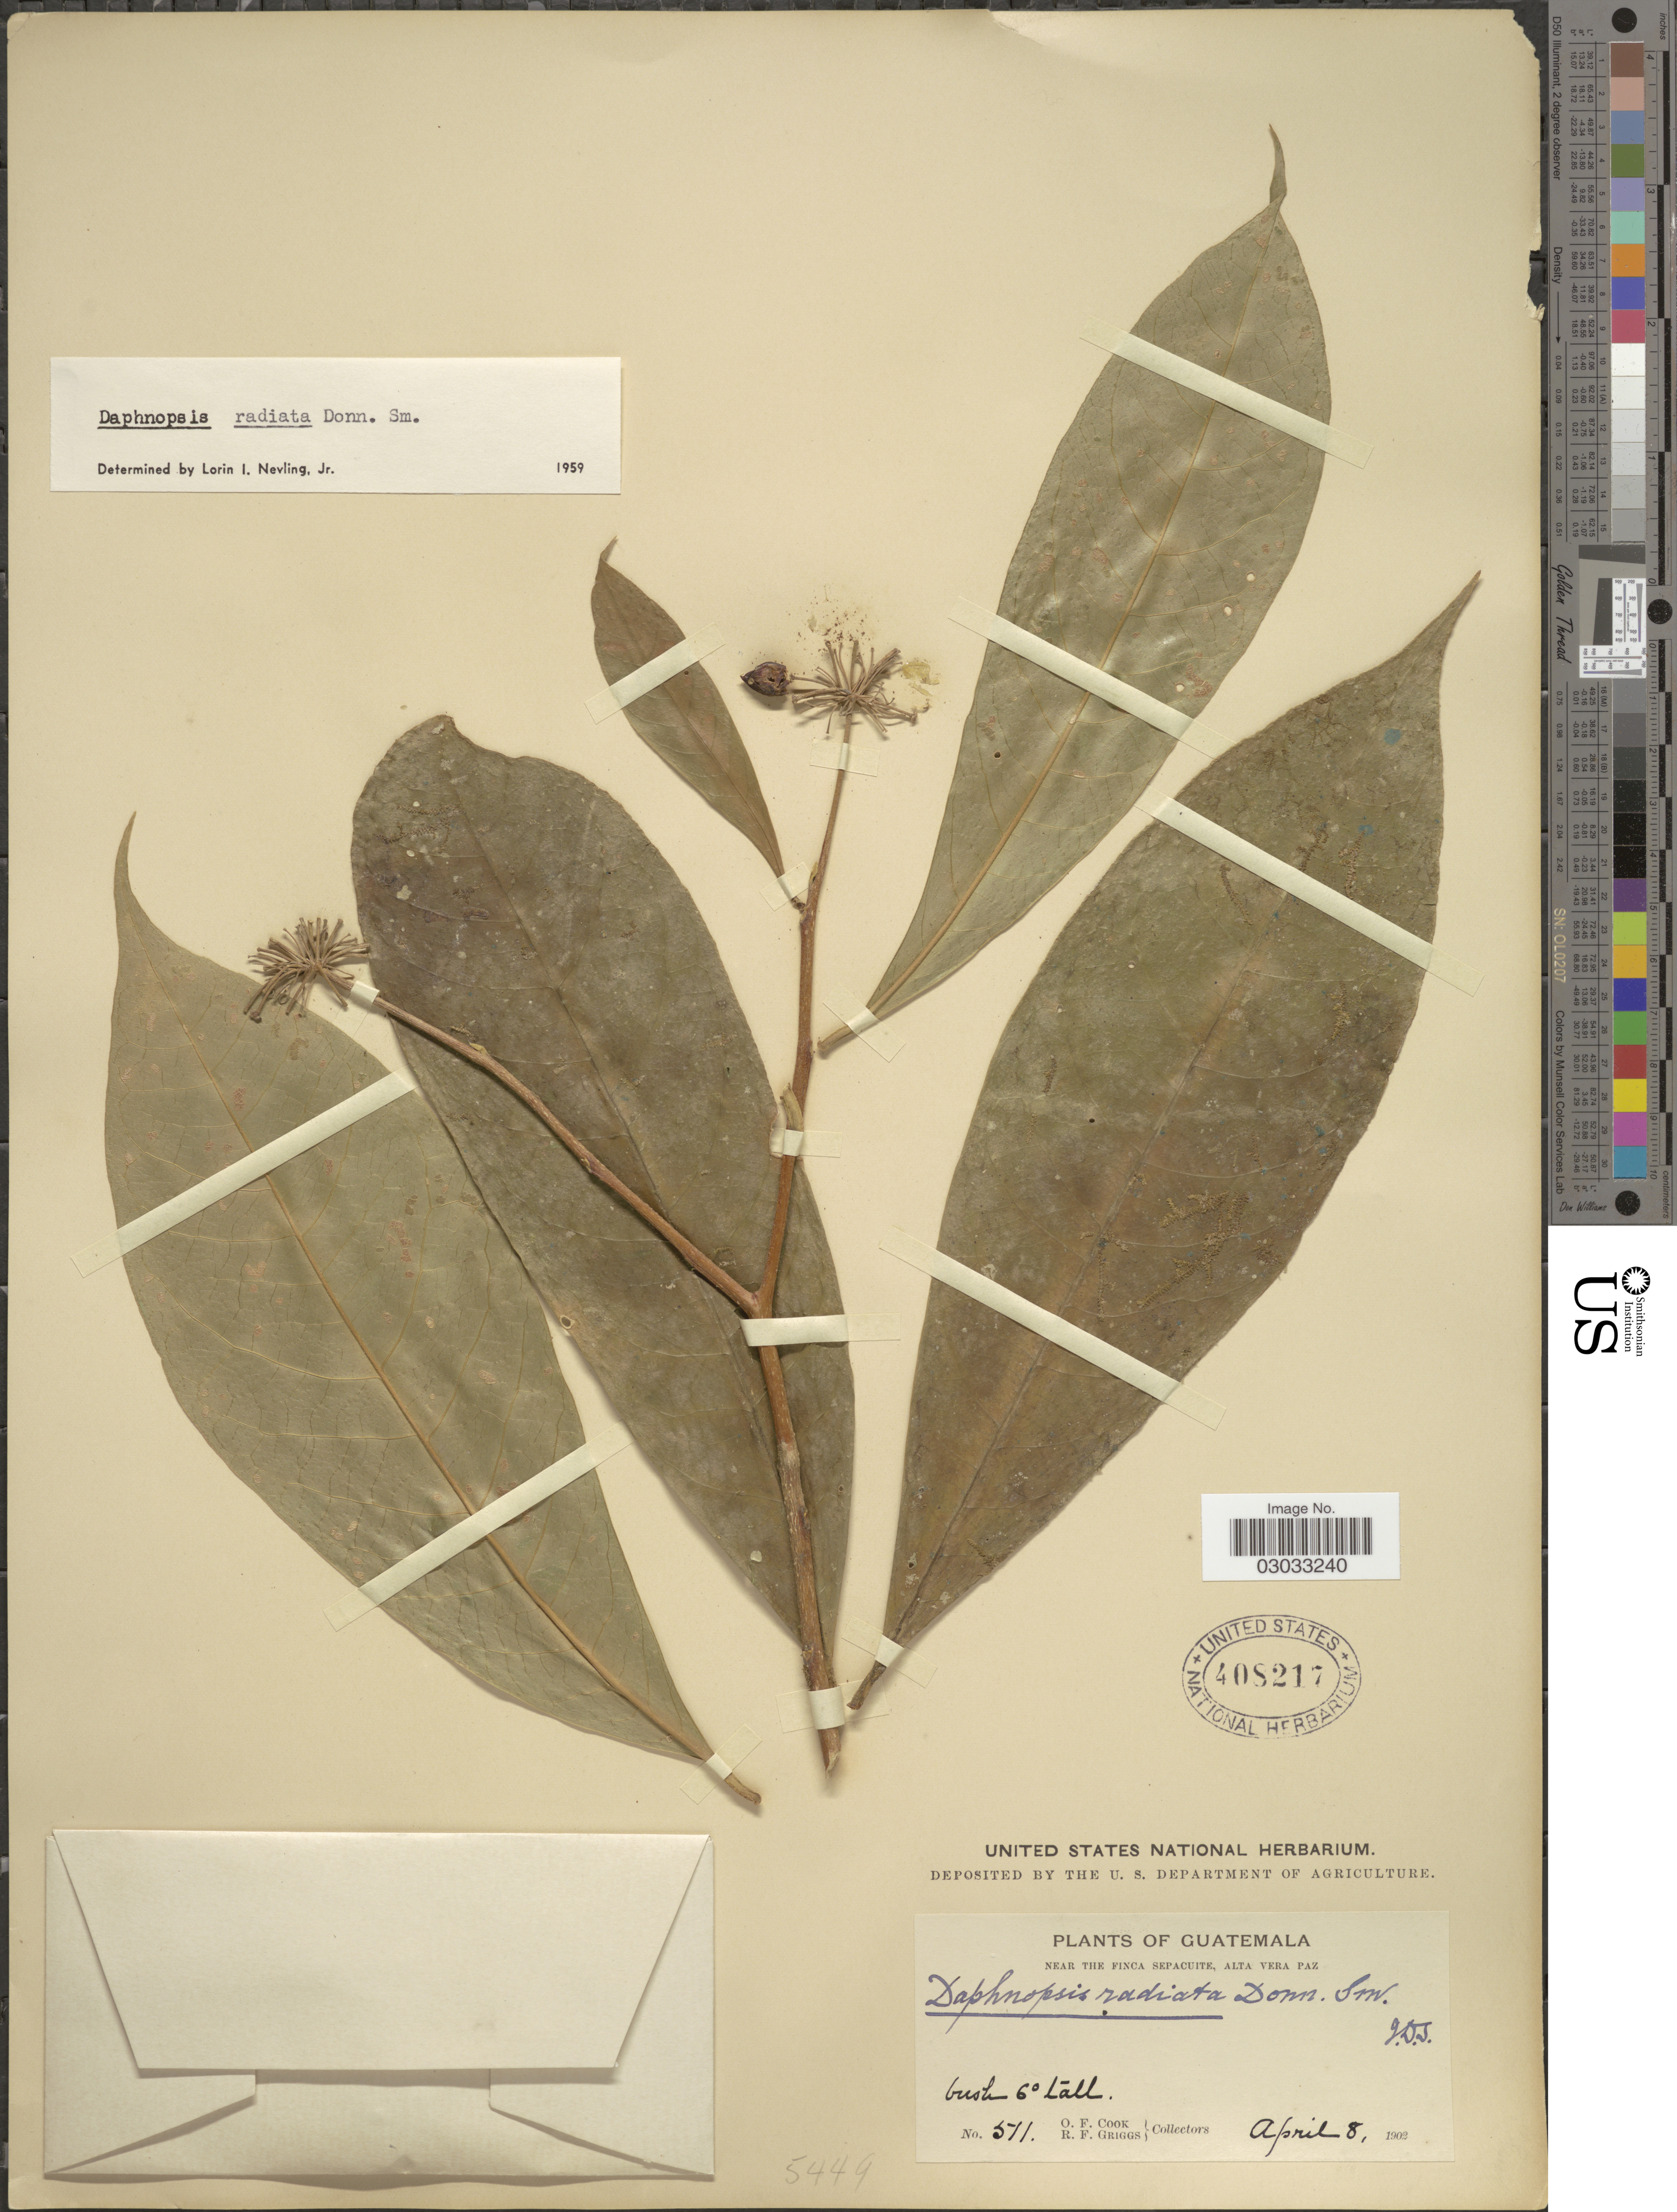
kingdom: Plantae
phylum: Tracheophyta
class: Magnoliopsida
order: Malvales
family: Thymelaeaceae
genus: Daphnopsis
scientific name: Daphnopsis radiata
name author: Donn. Sm.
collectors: O. F. Cook & R. F. Griggs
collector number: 511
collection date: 1902-04-08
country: Guatemala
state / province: Alta Verapaz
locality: Near the Finca Sepacuite, Alta Vera Paz.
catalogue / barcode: US 408217